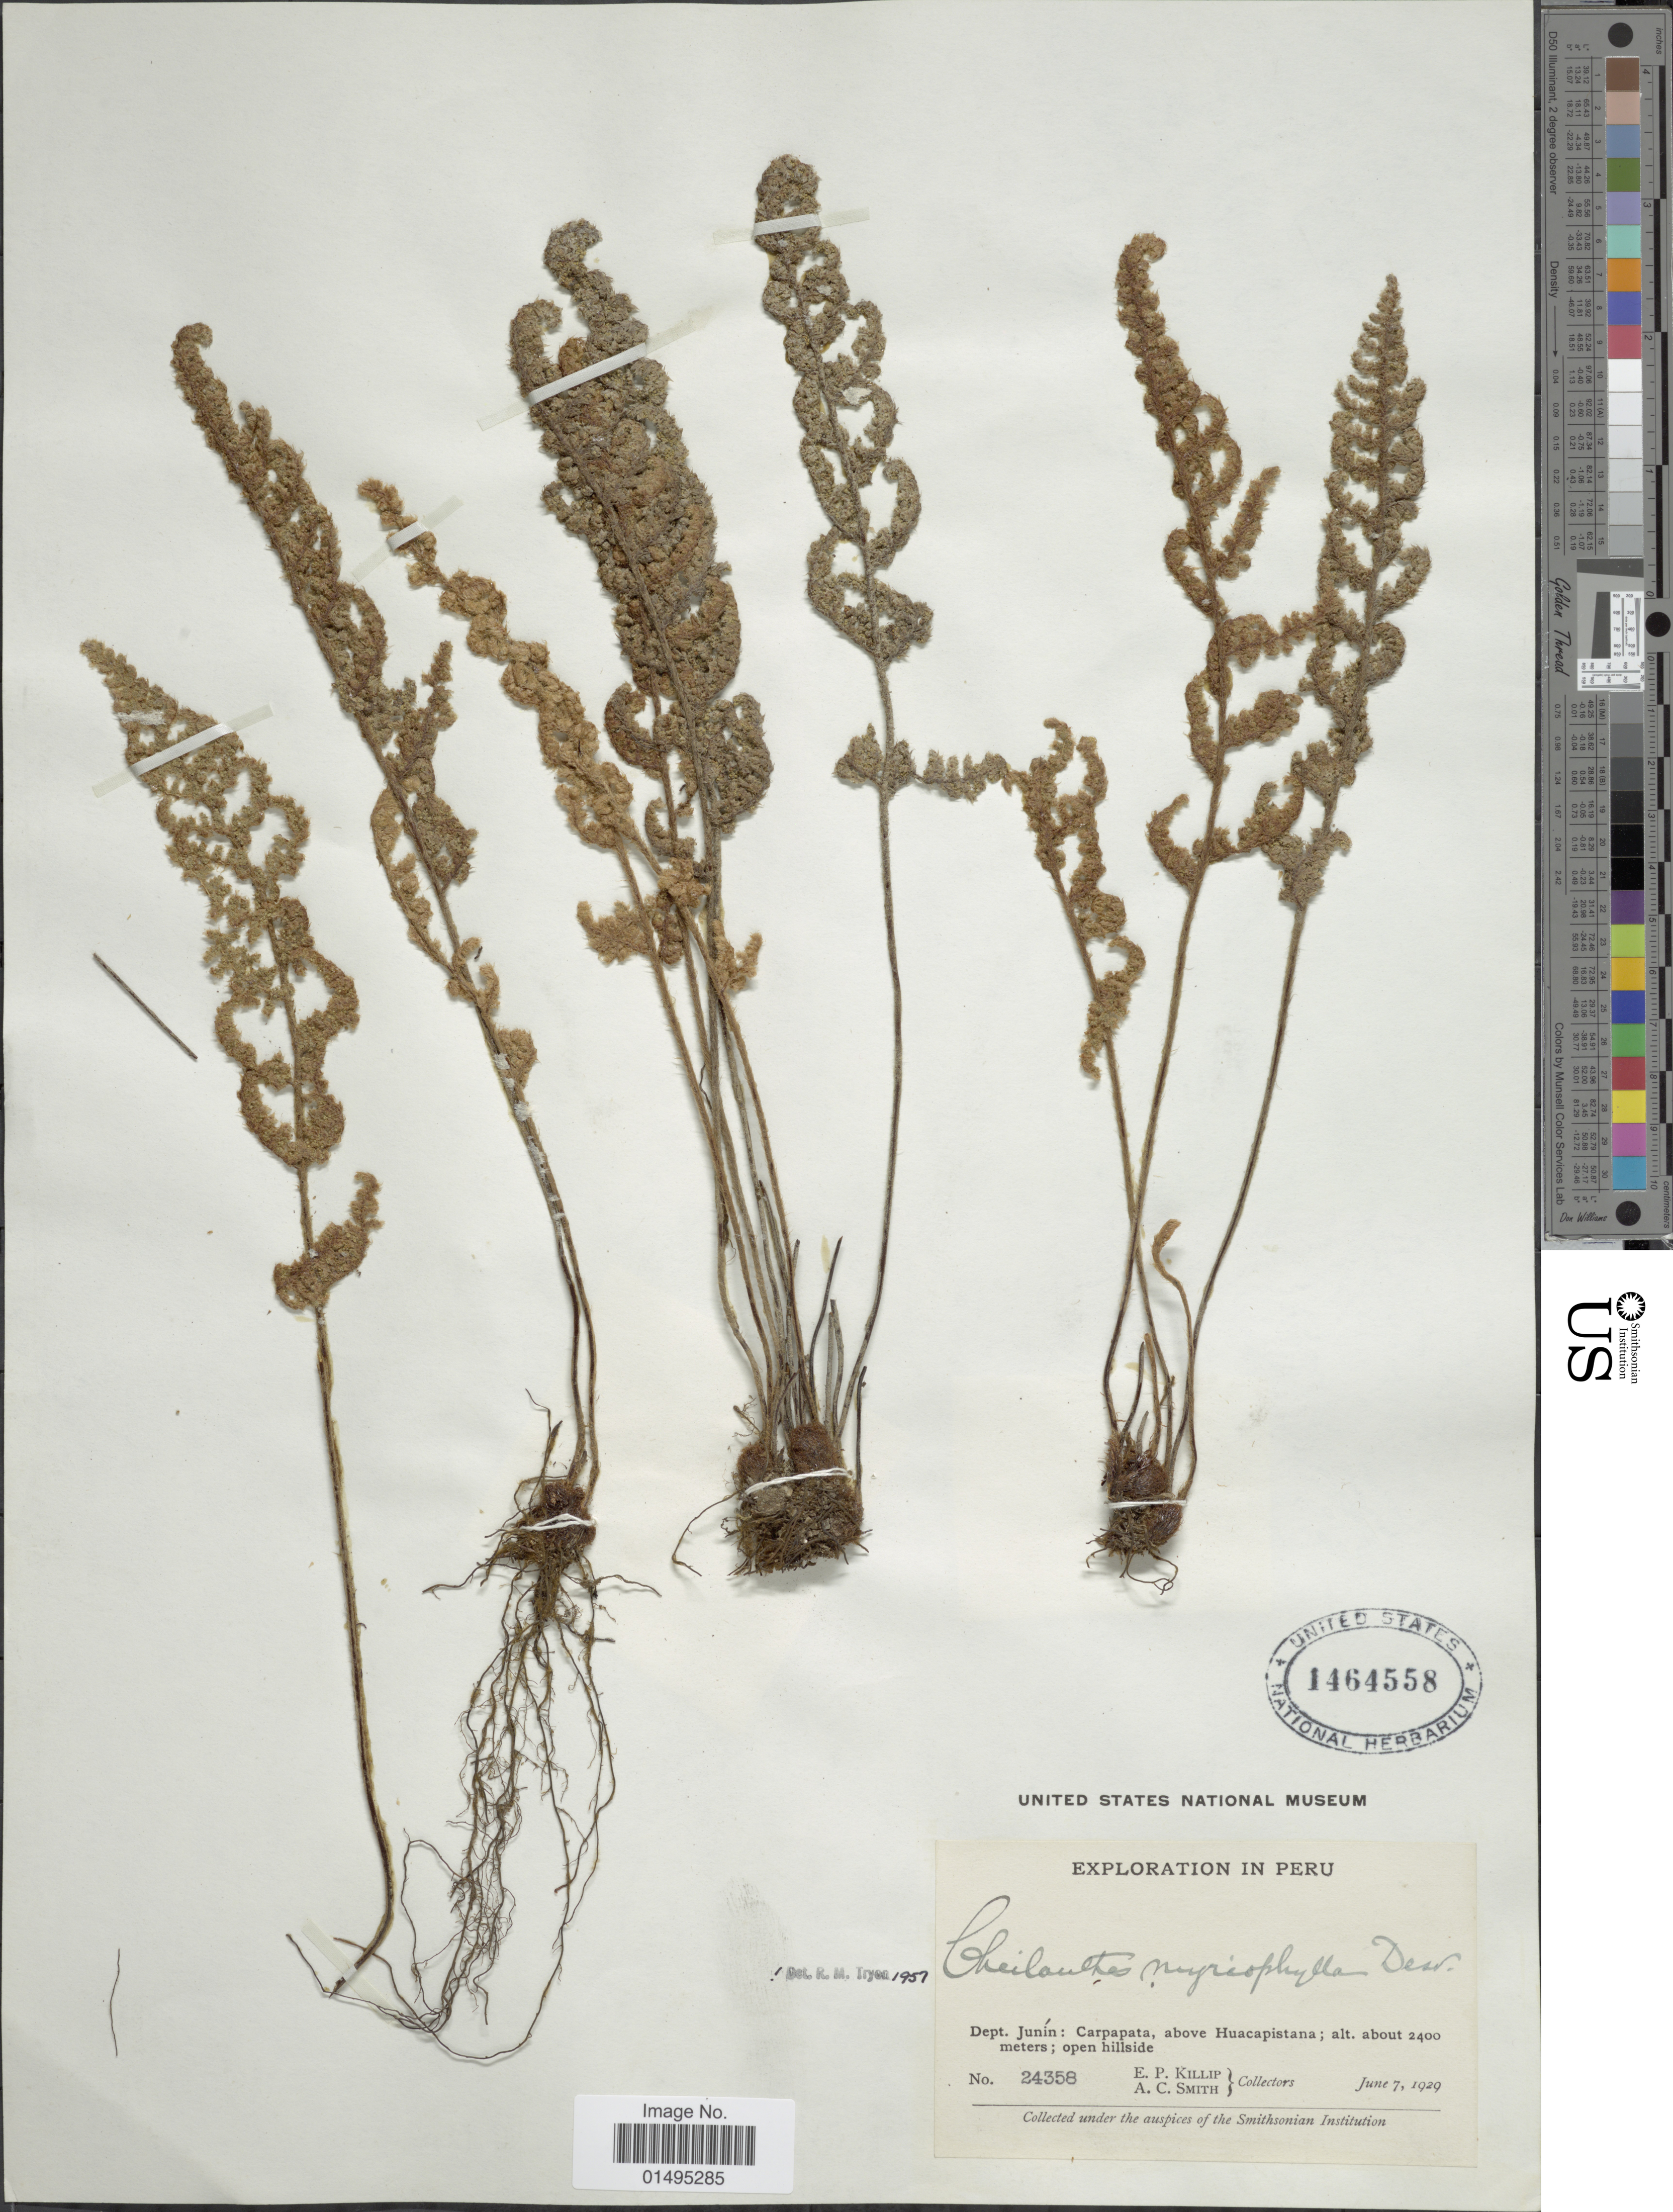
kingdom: Plantae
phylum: Tracheophyta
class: Polypodiopsida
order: Polypodiales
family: Pteridaceae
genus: Myriopteris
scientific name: Myriopteris myriophylla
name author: (Desv.) J. Sm.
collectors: E. P. Killip & A. C. Smith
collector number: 24358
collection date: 1929-06-07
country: Peru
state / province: Junín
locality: Explorations in Peru, Dept. Junin: Carpapata, above Huacapistana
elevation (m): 2400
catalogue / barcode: US 1464558